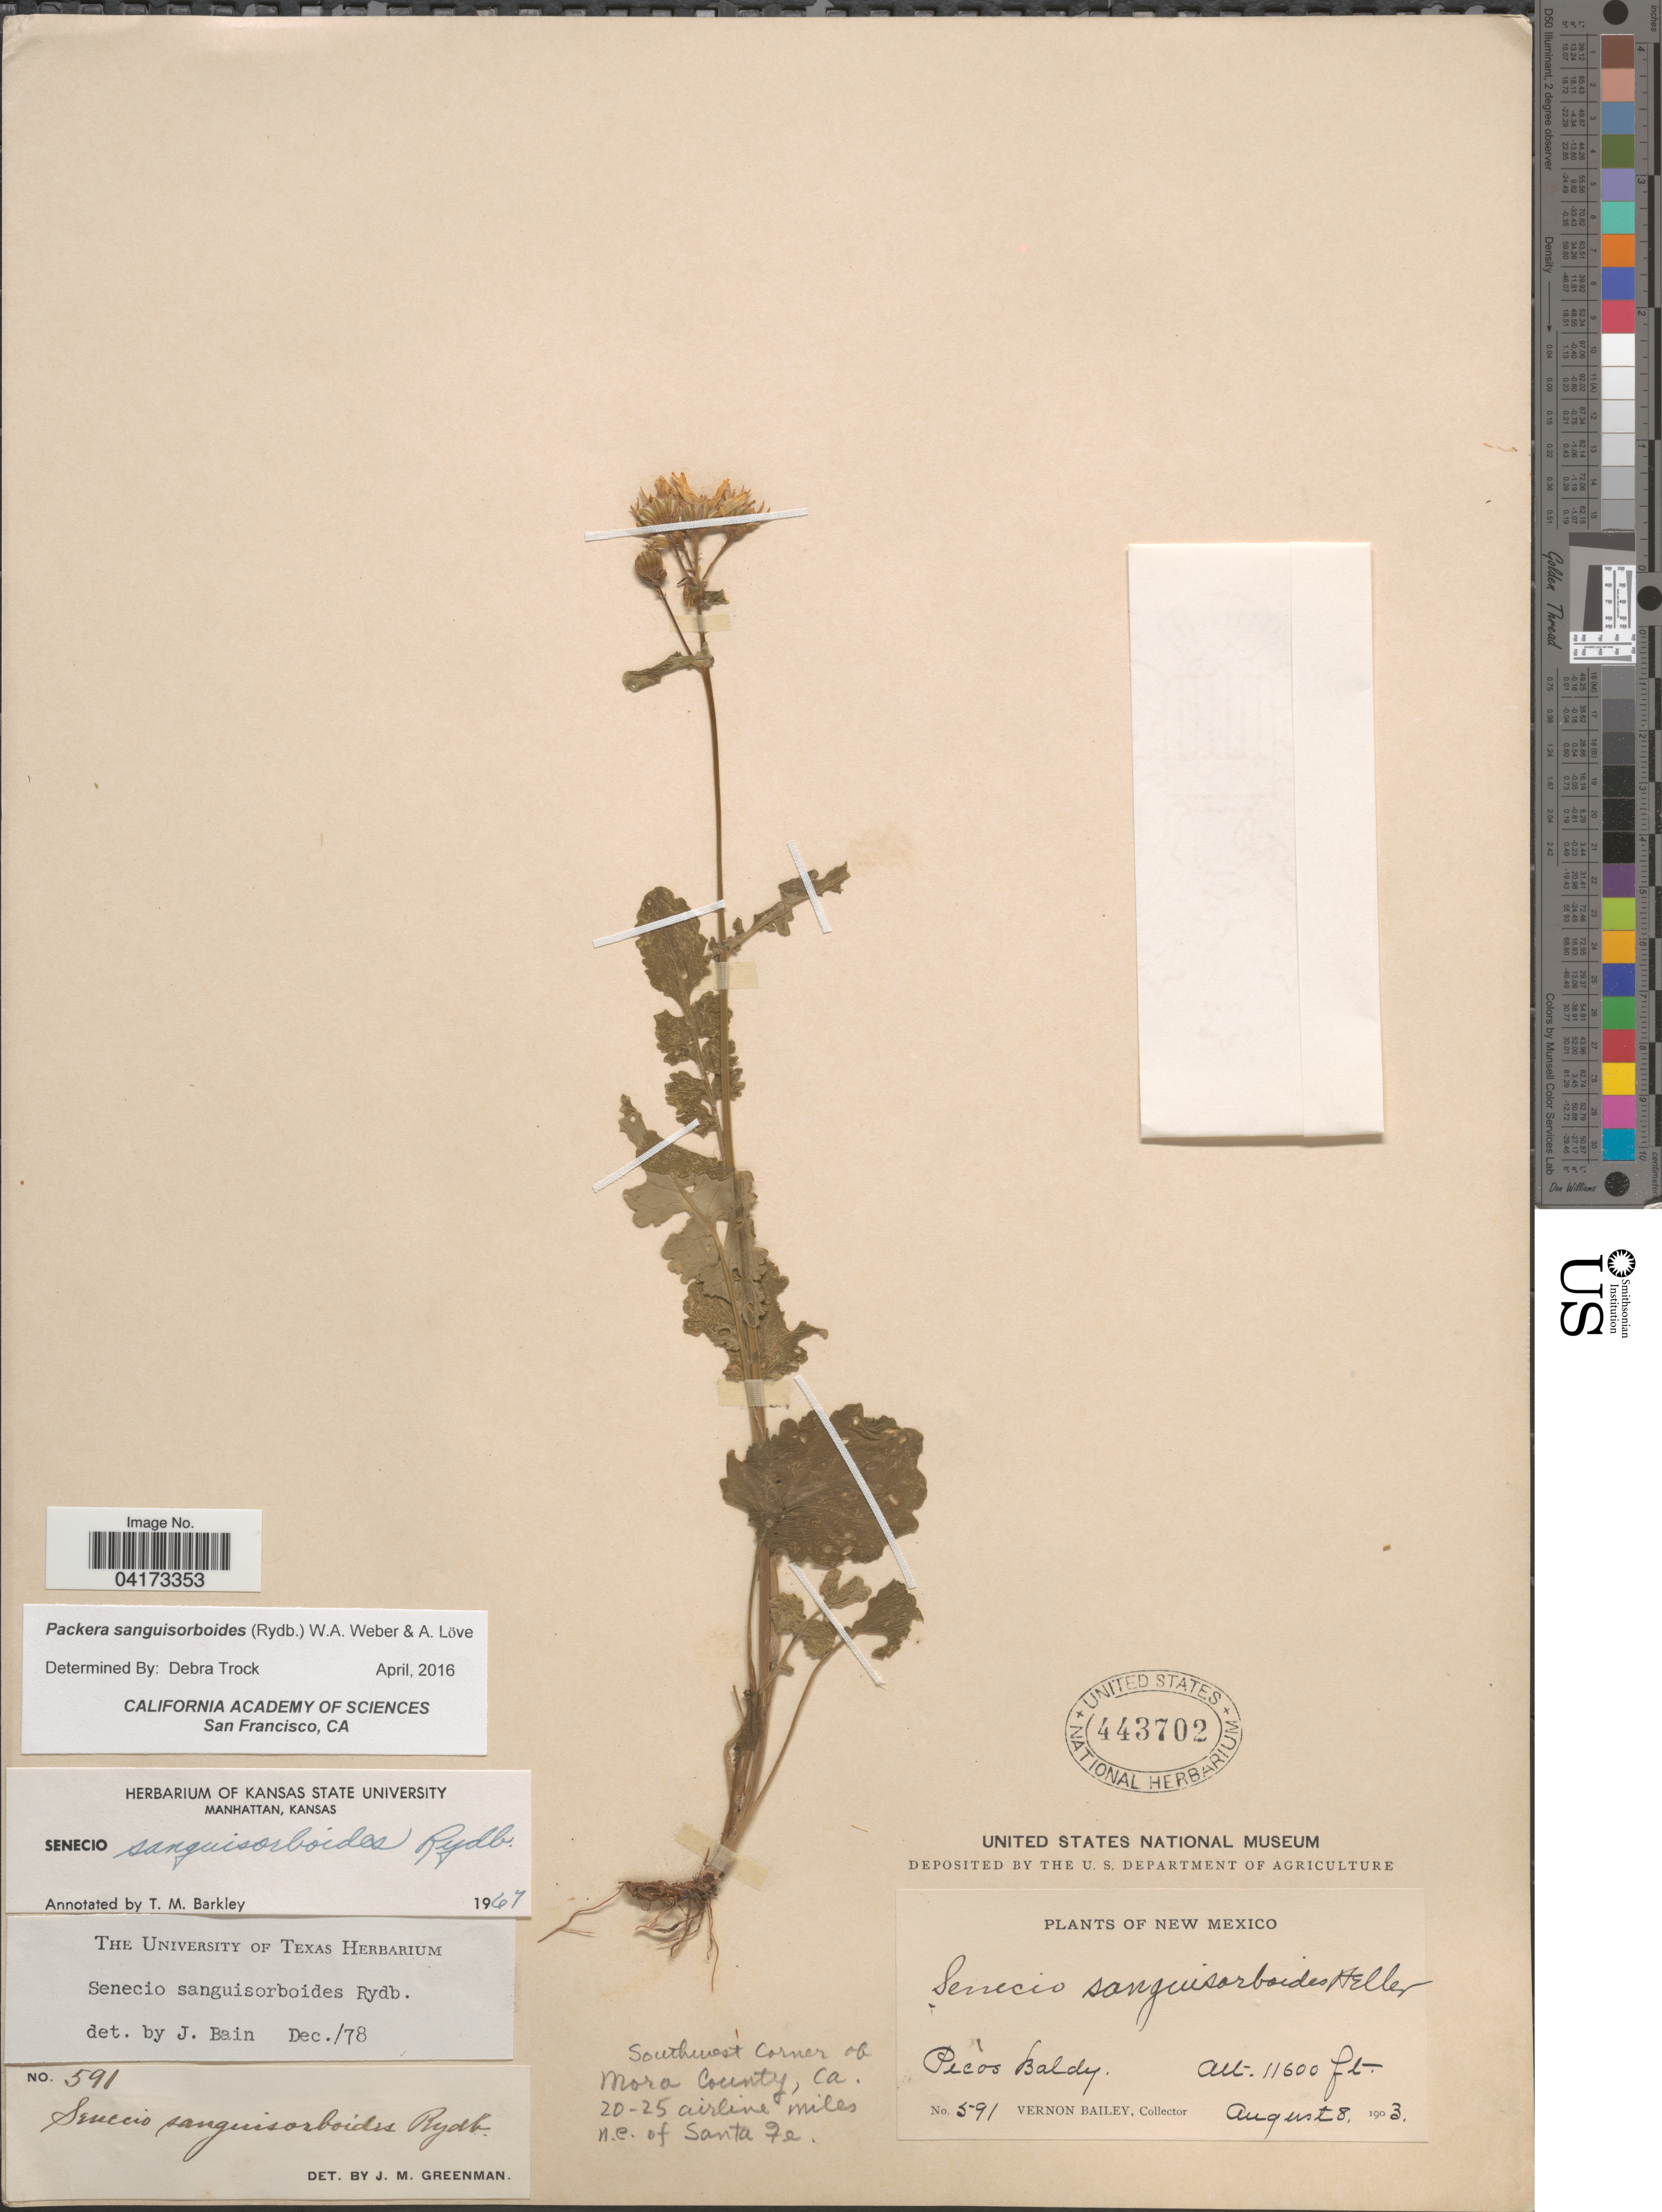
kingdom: Plantae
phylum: Tracheophyta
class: Magnoliopsida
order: Asterales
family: Asteraceae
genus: Packera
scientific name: Packera sanguisorboides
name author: (Rydb.) W.A. Weber & Á. Löve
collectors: V. O. Bailey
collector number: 591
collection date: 1903-08-08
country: United States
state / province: New Mexico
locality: Pecos Baldy.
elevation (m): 3536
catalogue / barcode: US 443702